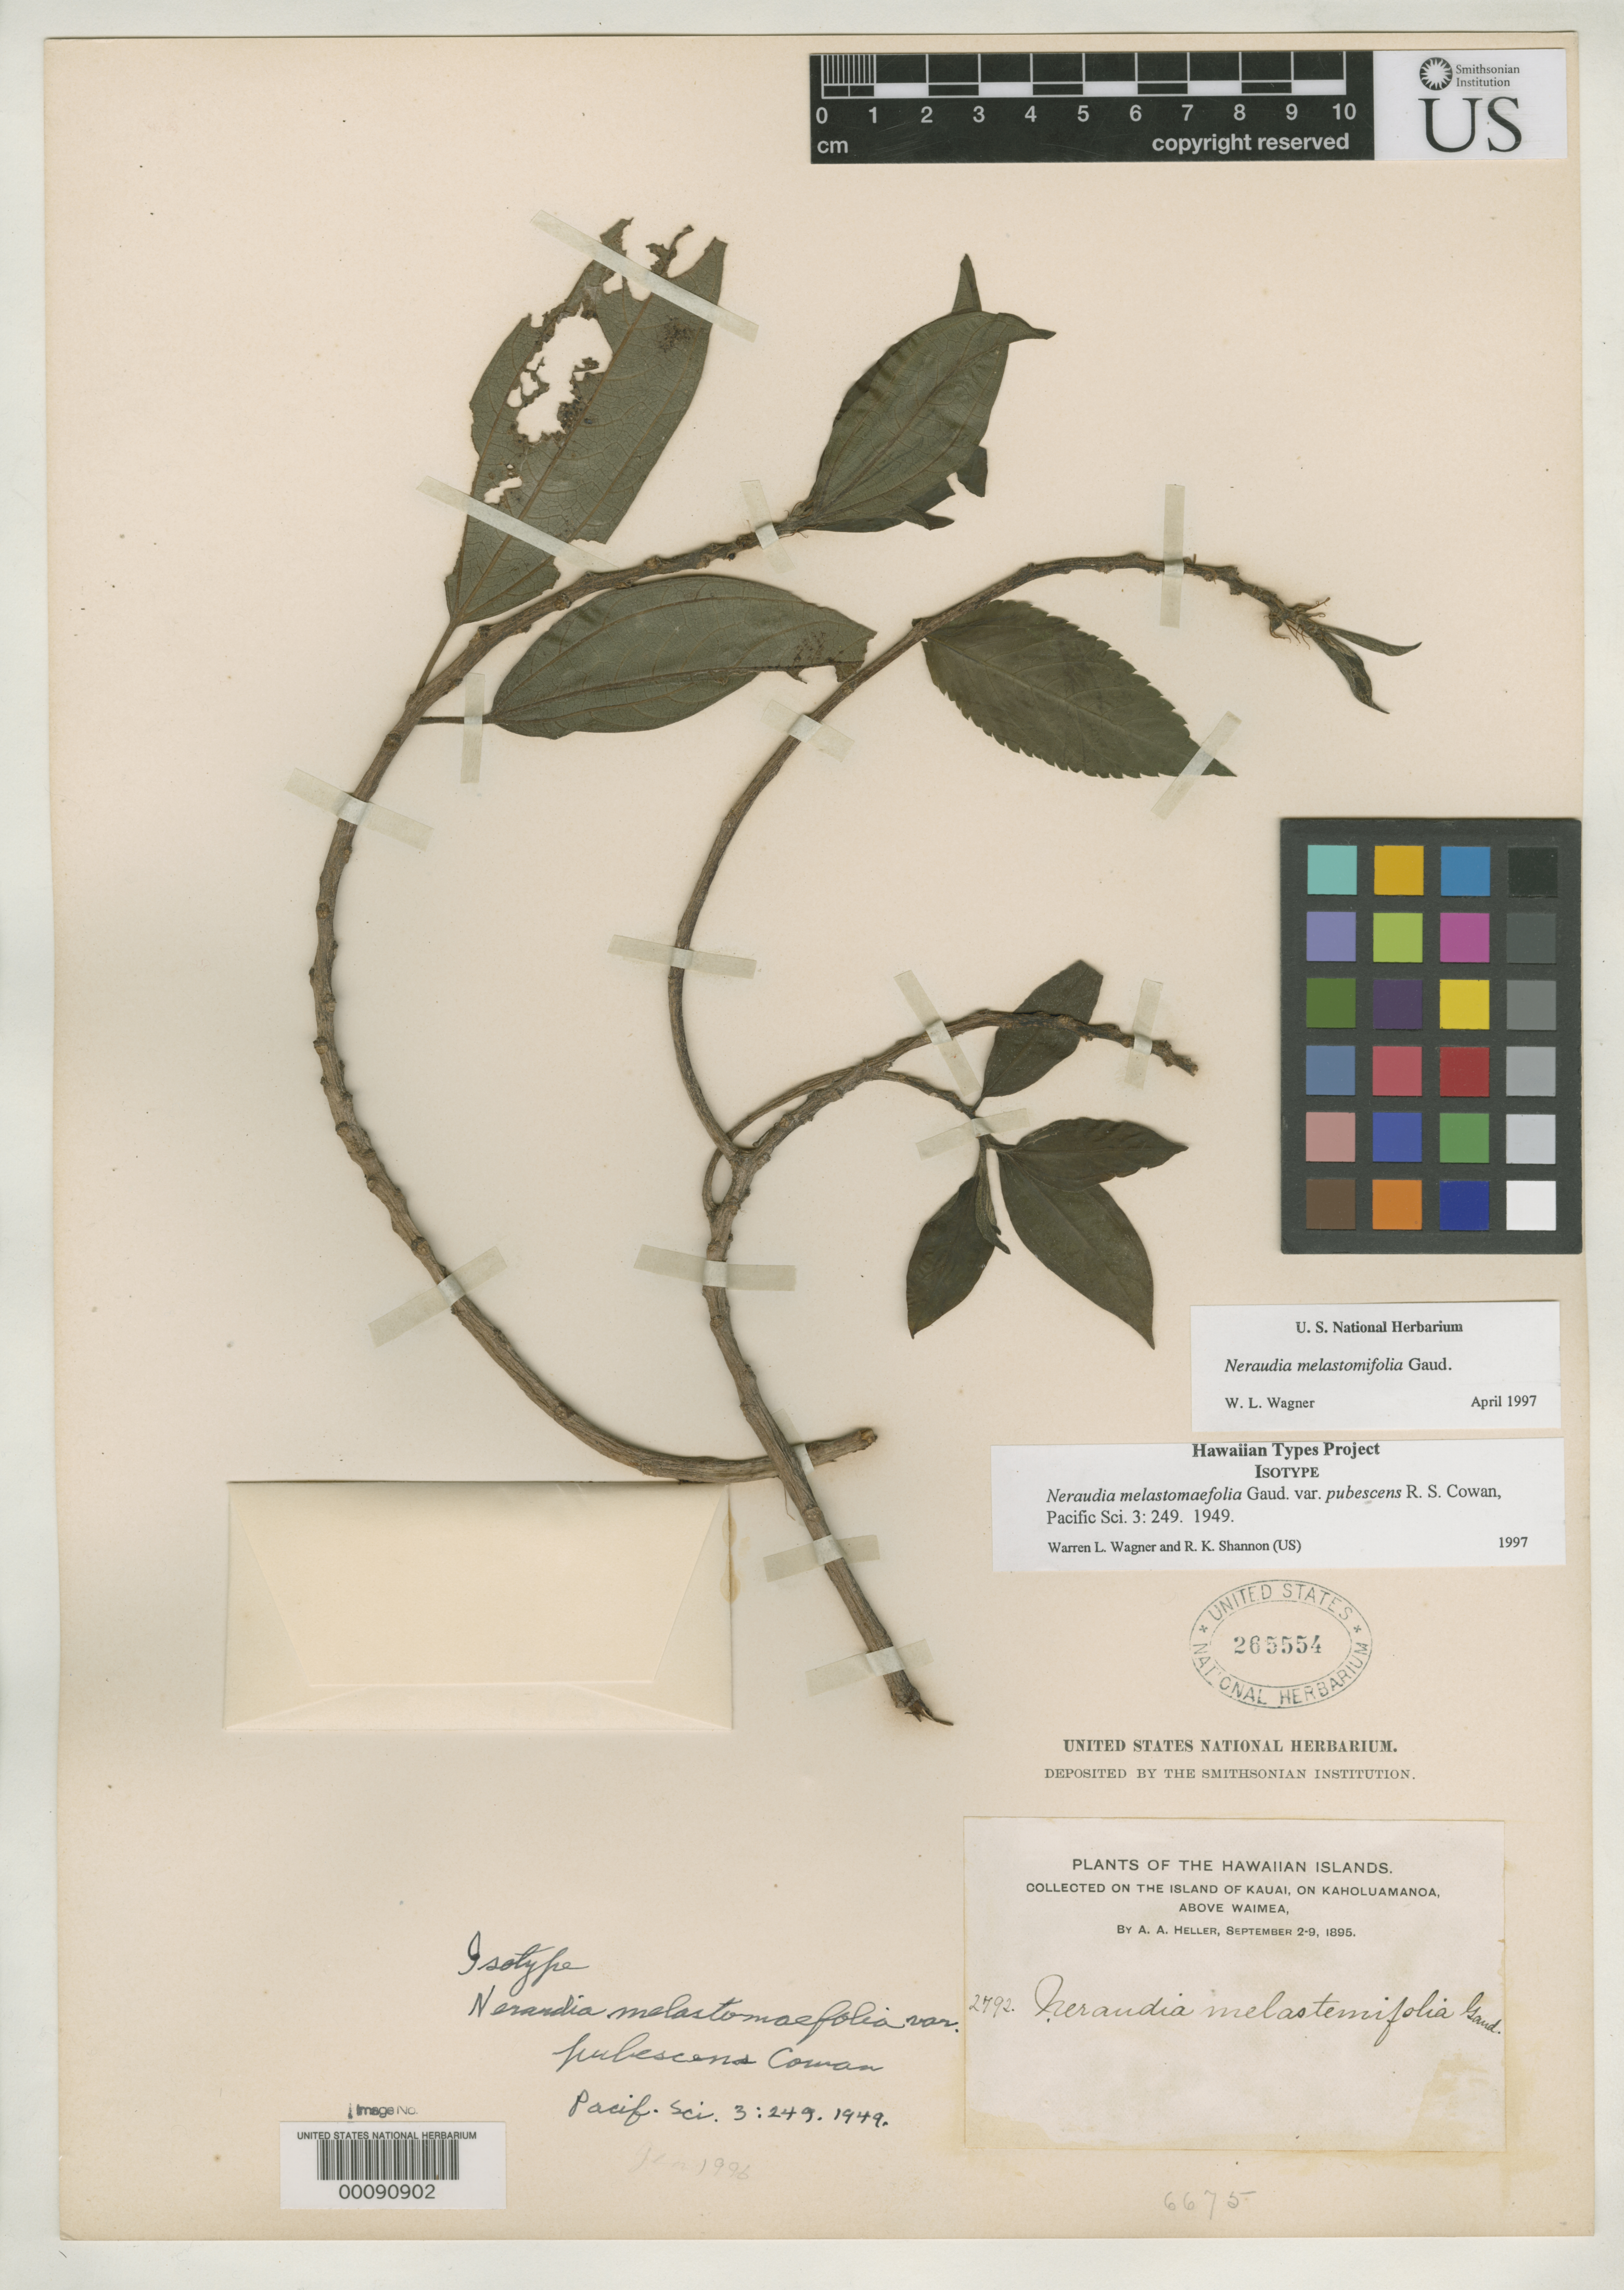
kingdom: Plantae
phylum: Tracheophyta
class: Magnoliopsida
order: Rosales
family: Urticaceae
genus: Neraudia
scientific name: Neraudia melastomifolia var. pubescens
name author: R.S. Cowan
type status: Isotype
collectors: A. A. Heller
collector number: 2792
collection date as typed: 02 Sep 1895 to 09 Sep 1895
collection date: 1895-09-02/1895-09-09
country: United States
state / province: Hawaii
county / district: Kauai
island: Kaua'i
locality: Kaholuamanu,above Waimea.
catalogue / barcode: US 265554